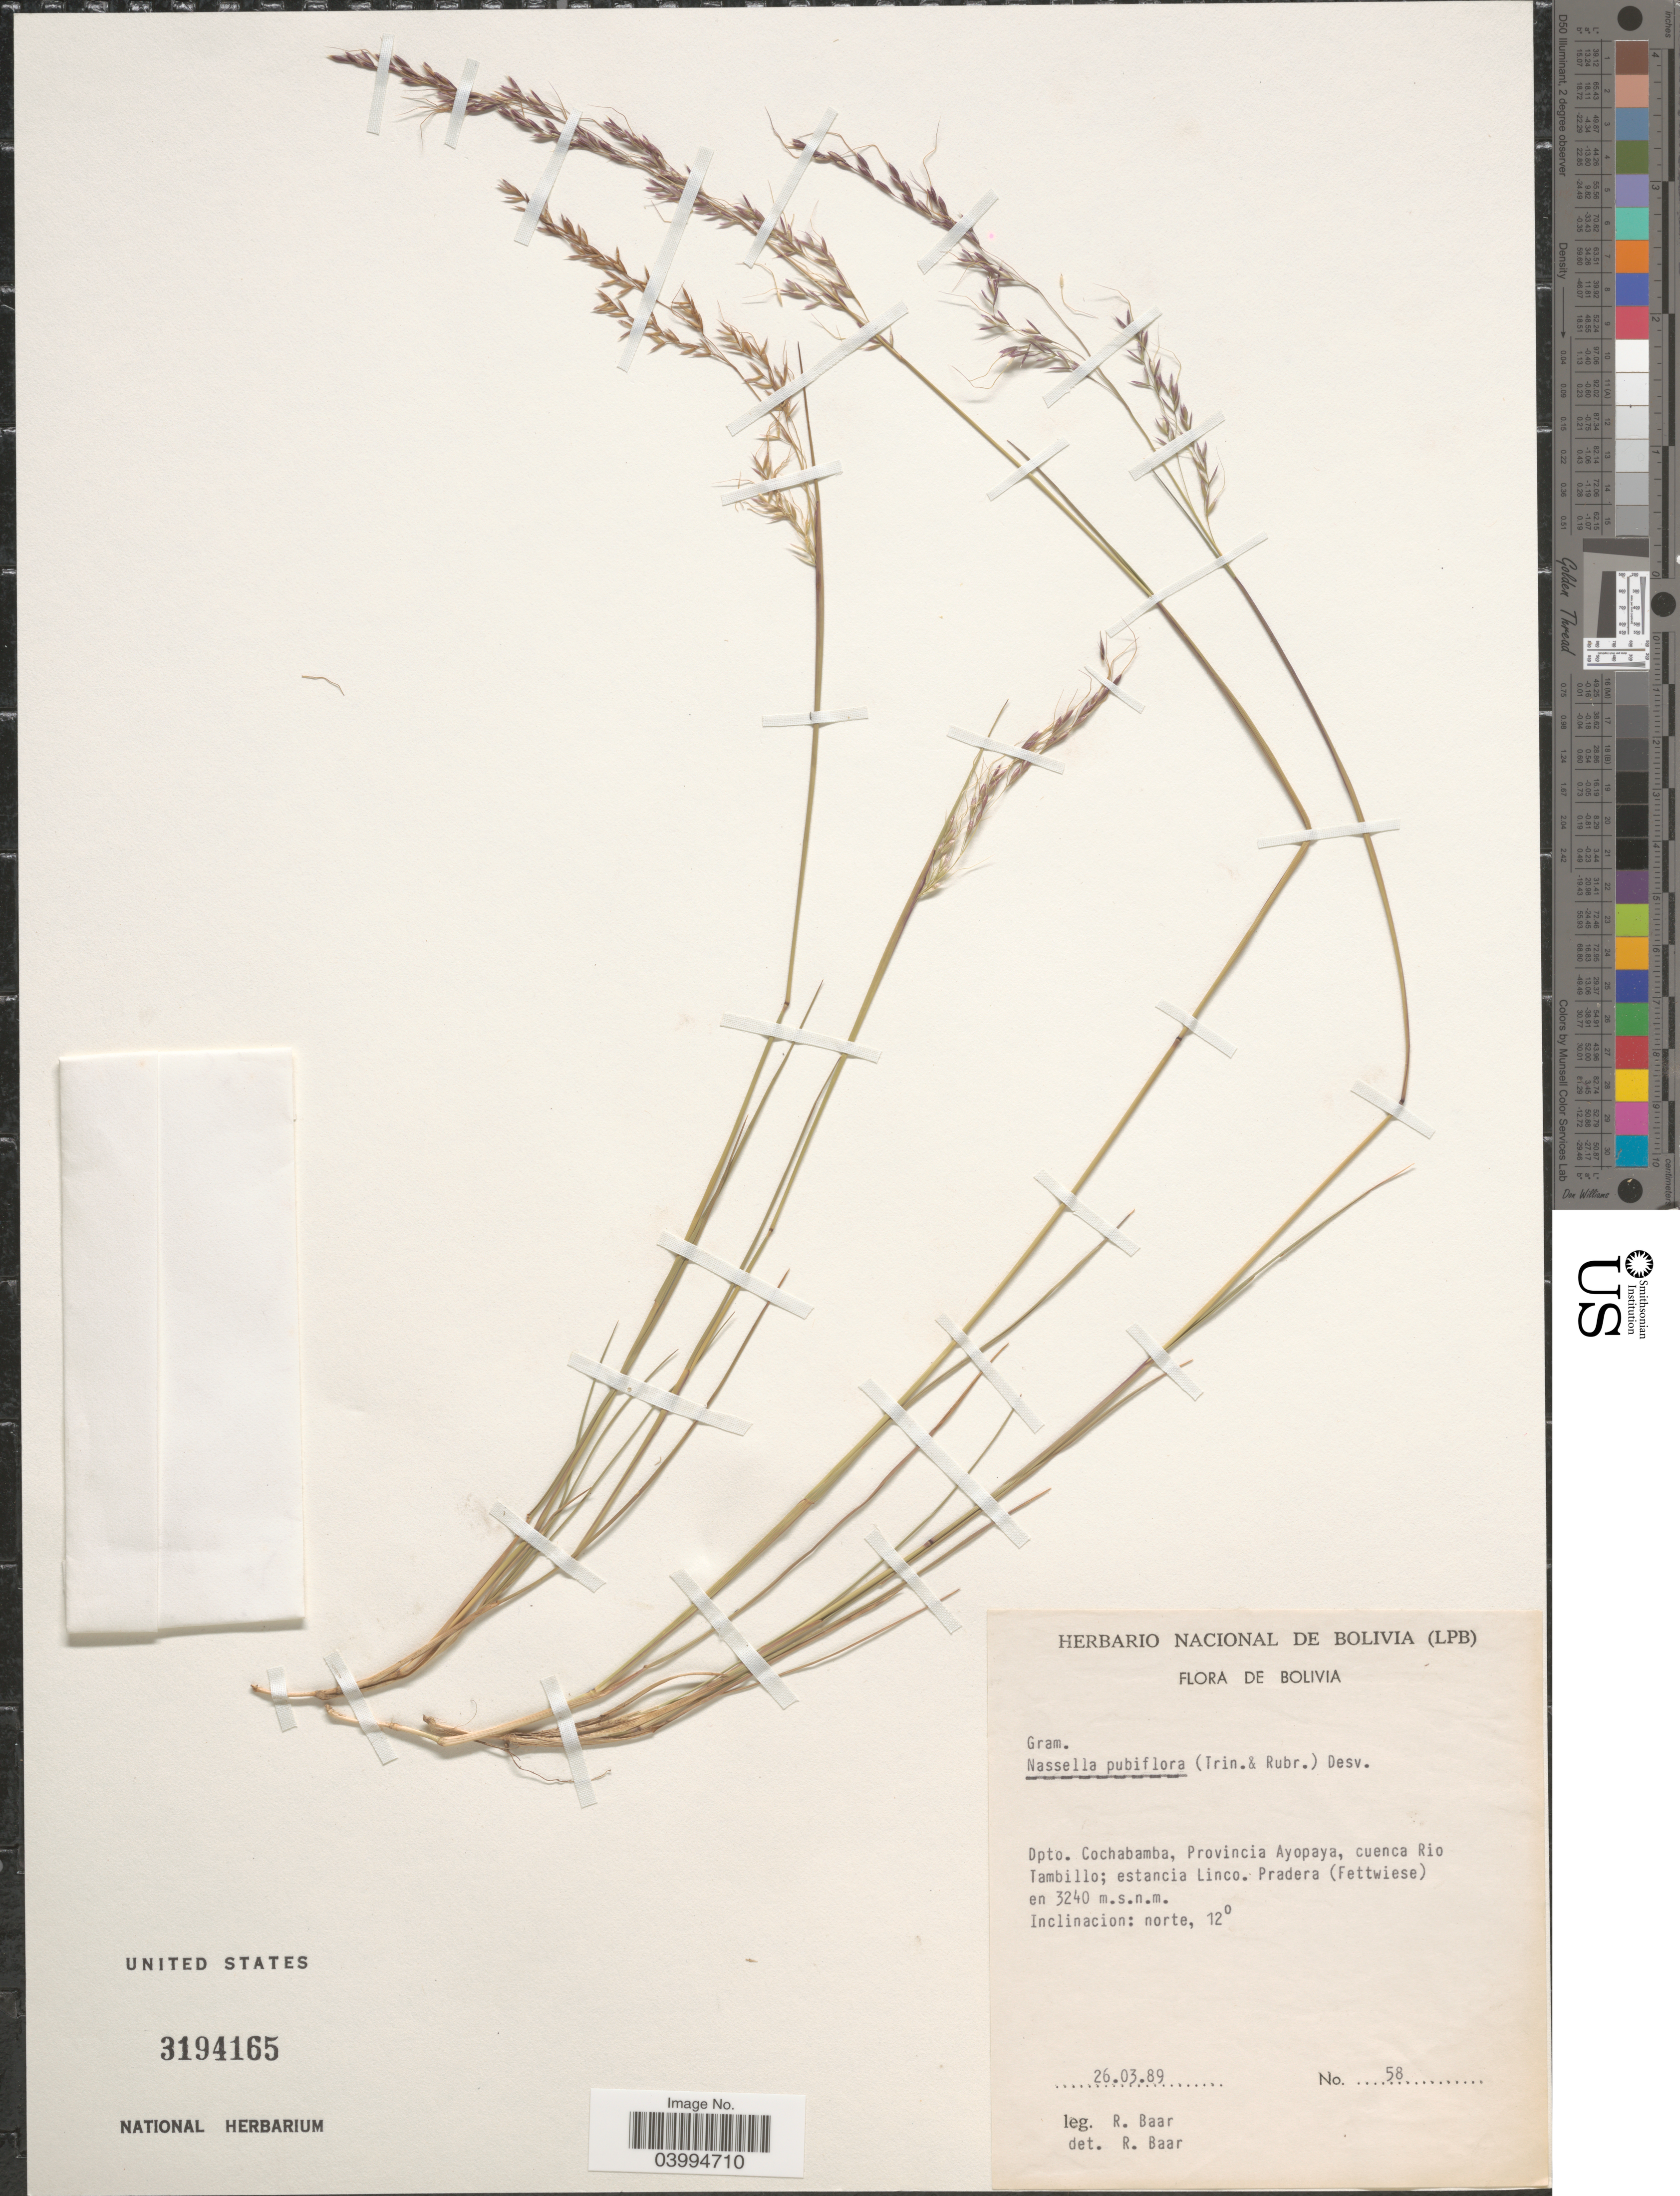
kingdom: Plantae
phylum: Tracheophyta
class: Liliopsida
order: Poales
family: Poaceae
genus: Nassella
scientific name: Nassella pubiflora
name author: (Trin. & Rupr.) É. Desv.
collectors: R. Baar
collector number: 58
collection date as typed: Transcribed d/m/y: 26/3/89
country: Bolivia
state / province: Cochabamba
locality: Dpto. Cochabamba, Provincia Ayopaya, cuenca Rio Tambillo; estancia Linco. Pradera (Fettwiese).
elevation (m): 3240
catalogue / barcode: US 3194165